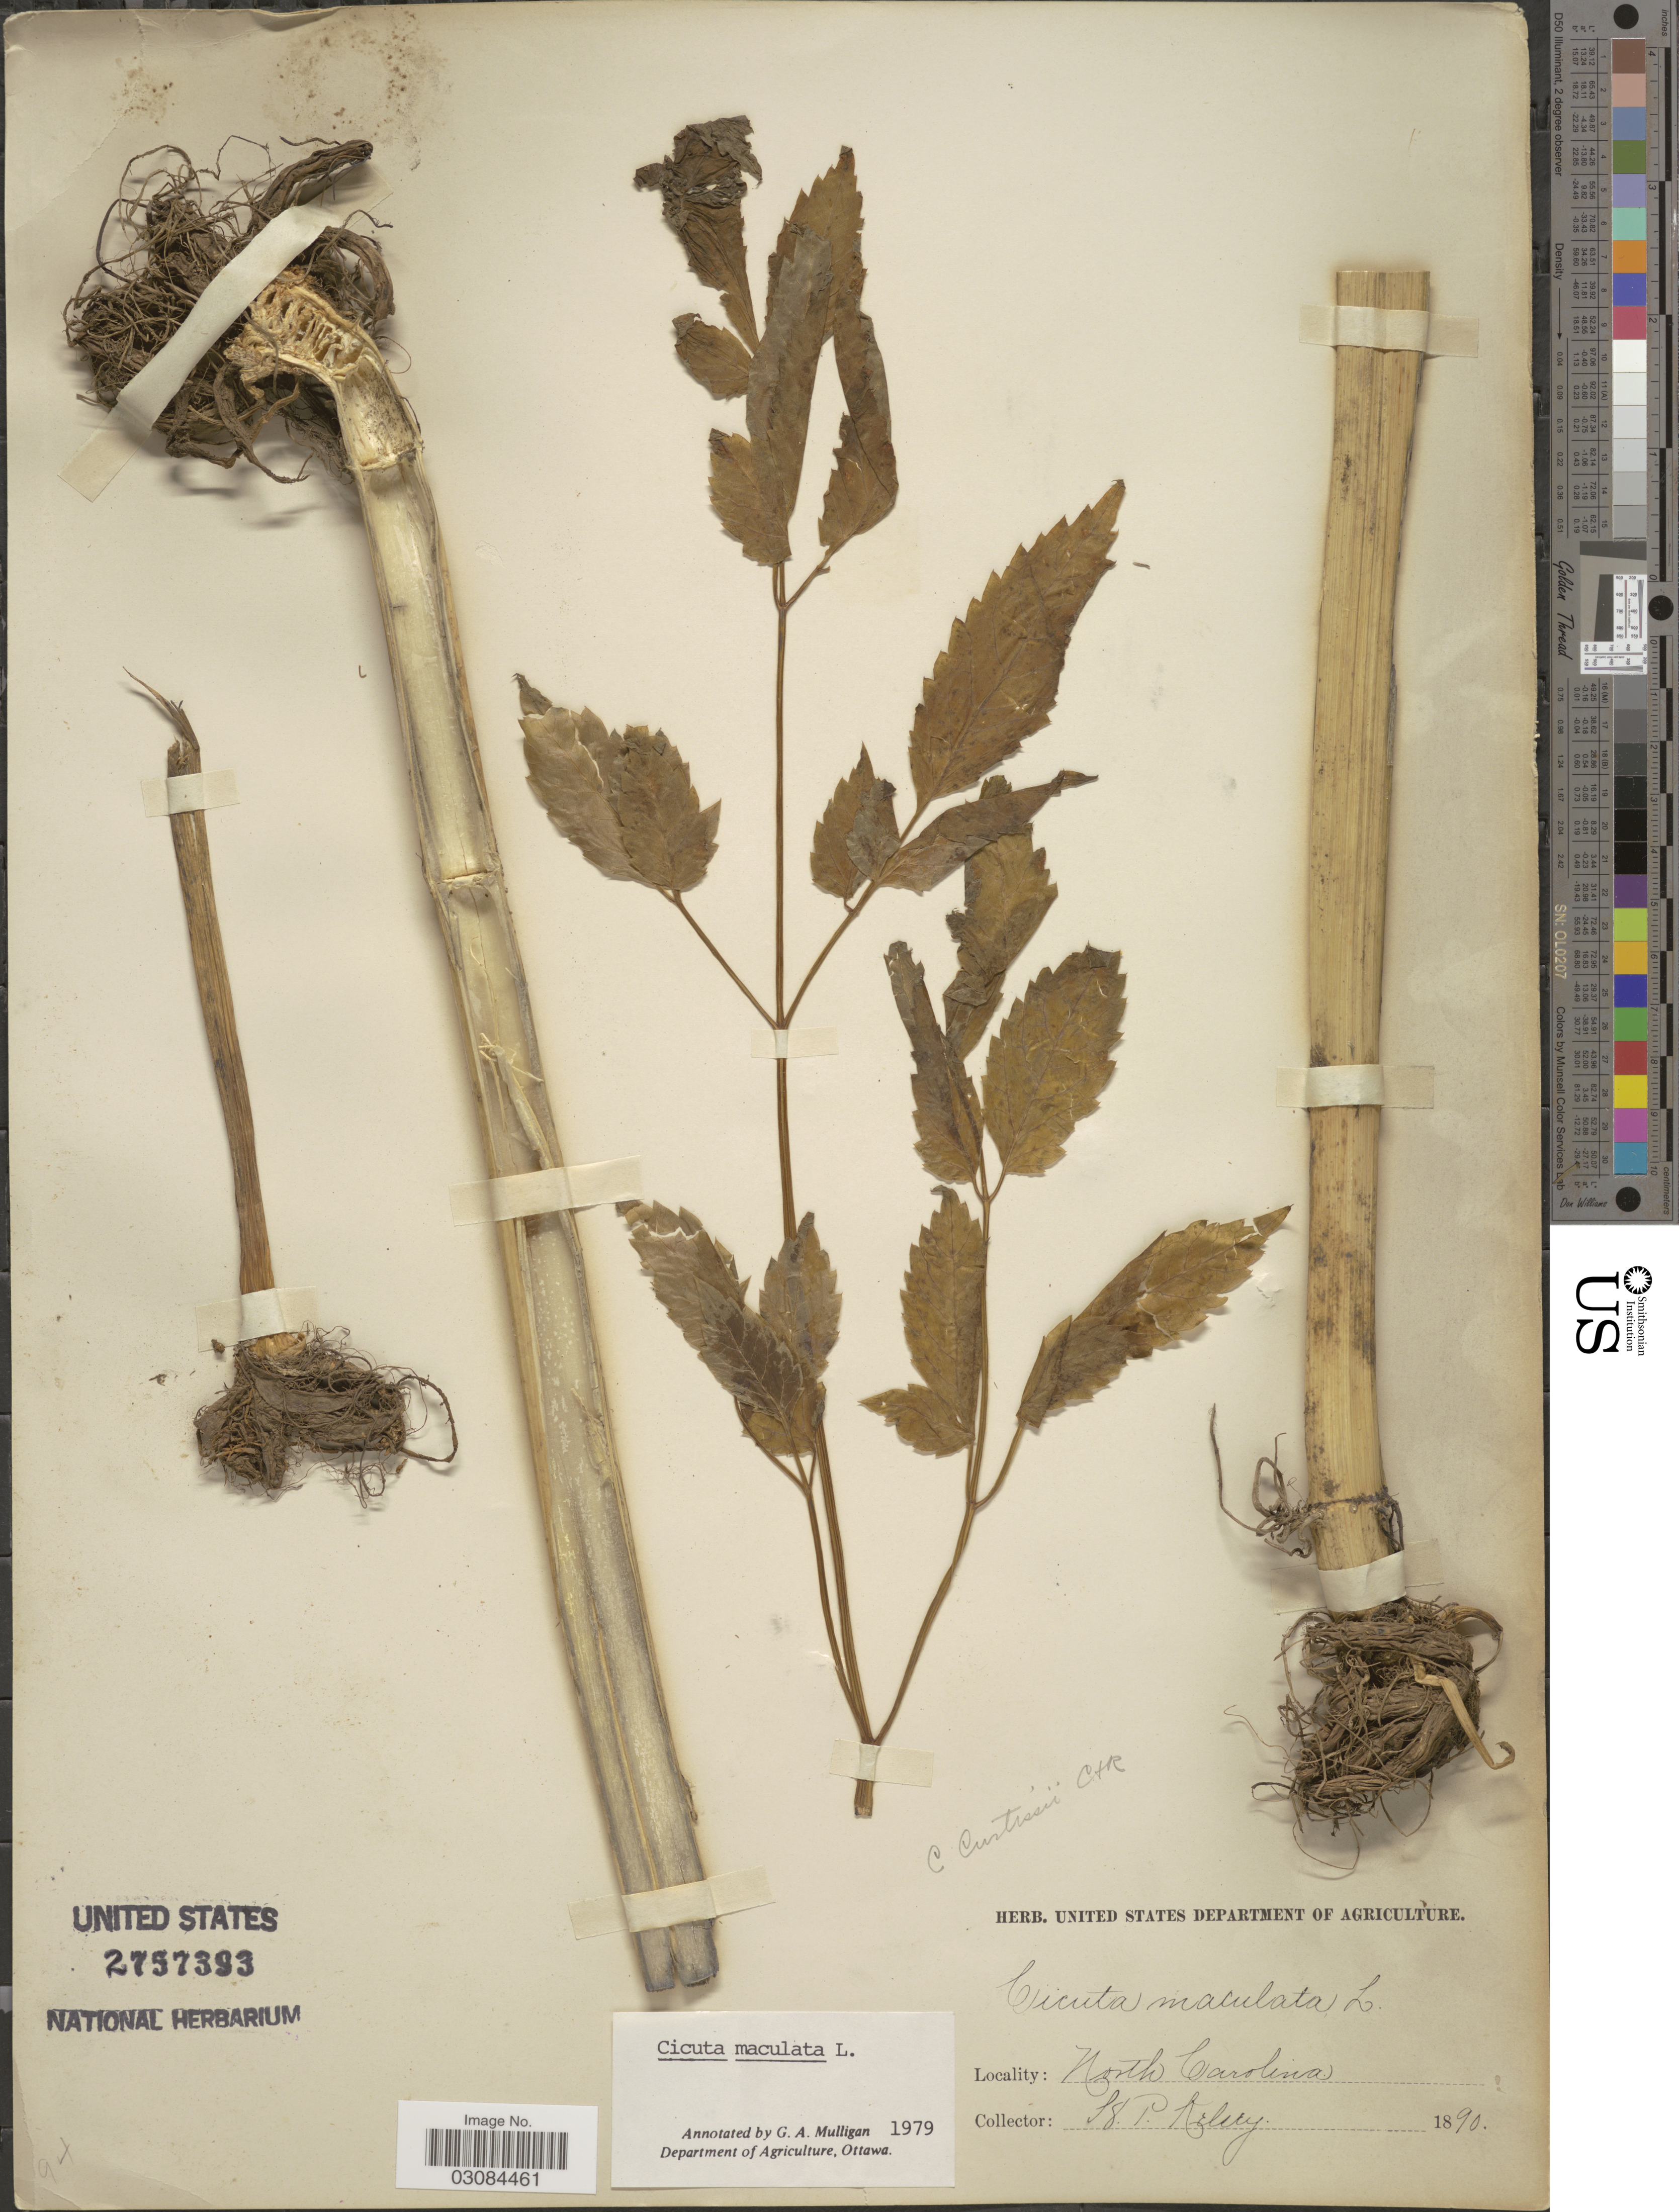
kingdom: Plantae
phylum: Tracheophyta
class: Magnoliopsida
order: Apiales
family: Apiaceae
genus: Cicuta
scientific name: Cicuta maculata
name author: L.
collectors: A. Kelley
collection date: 1890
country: United States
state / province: North Carolina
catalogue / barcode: US 2757393